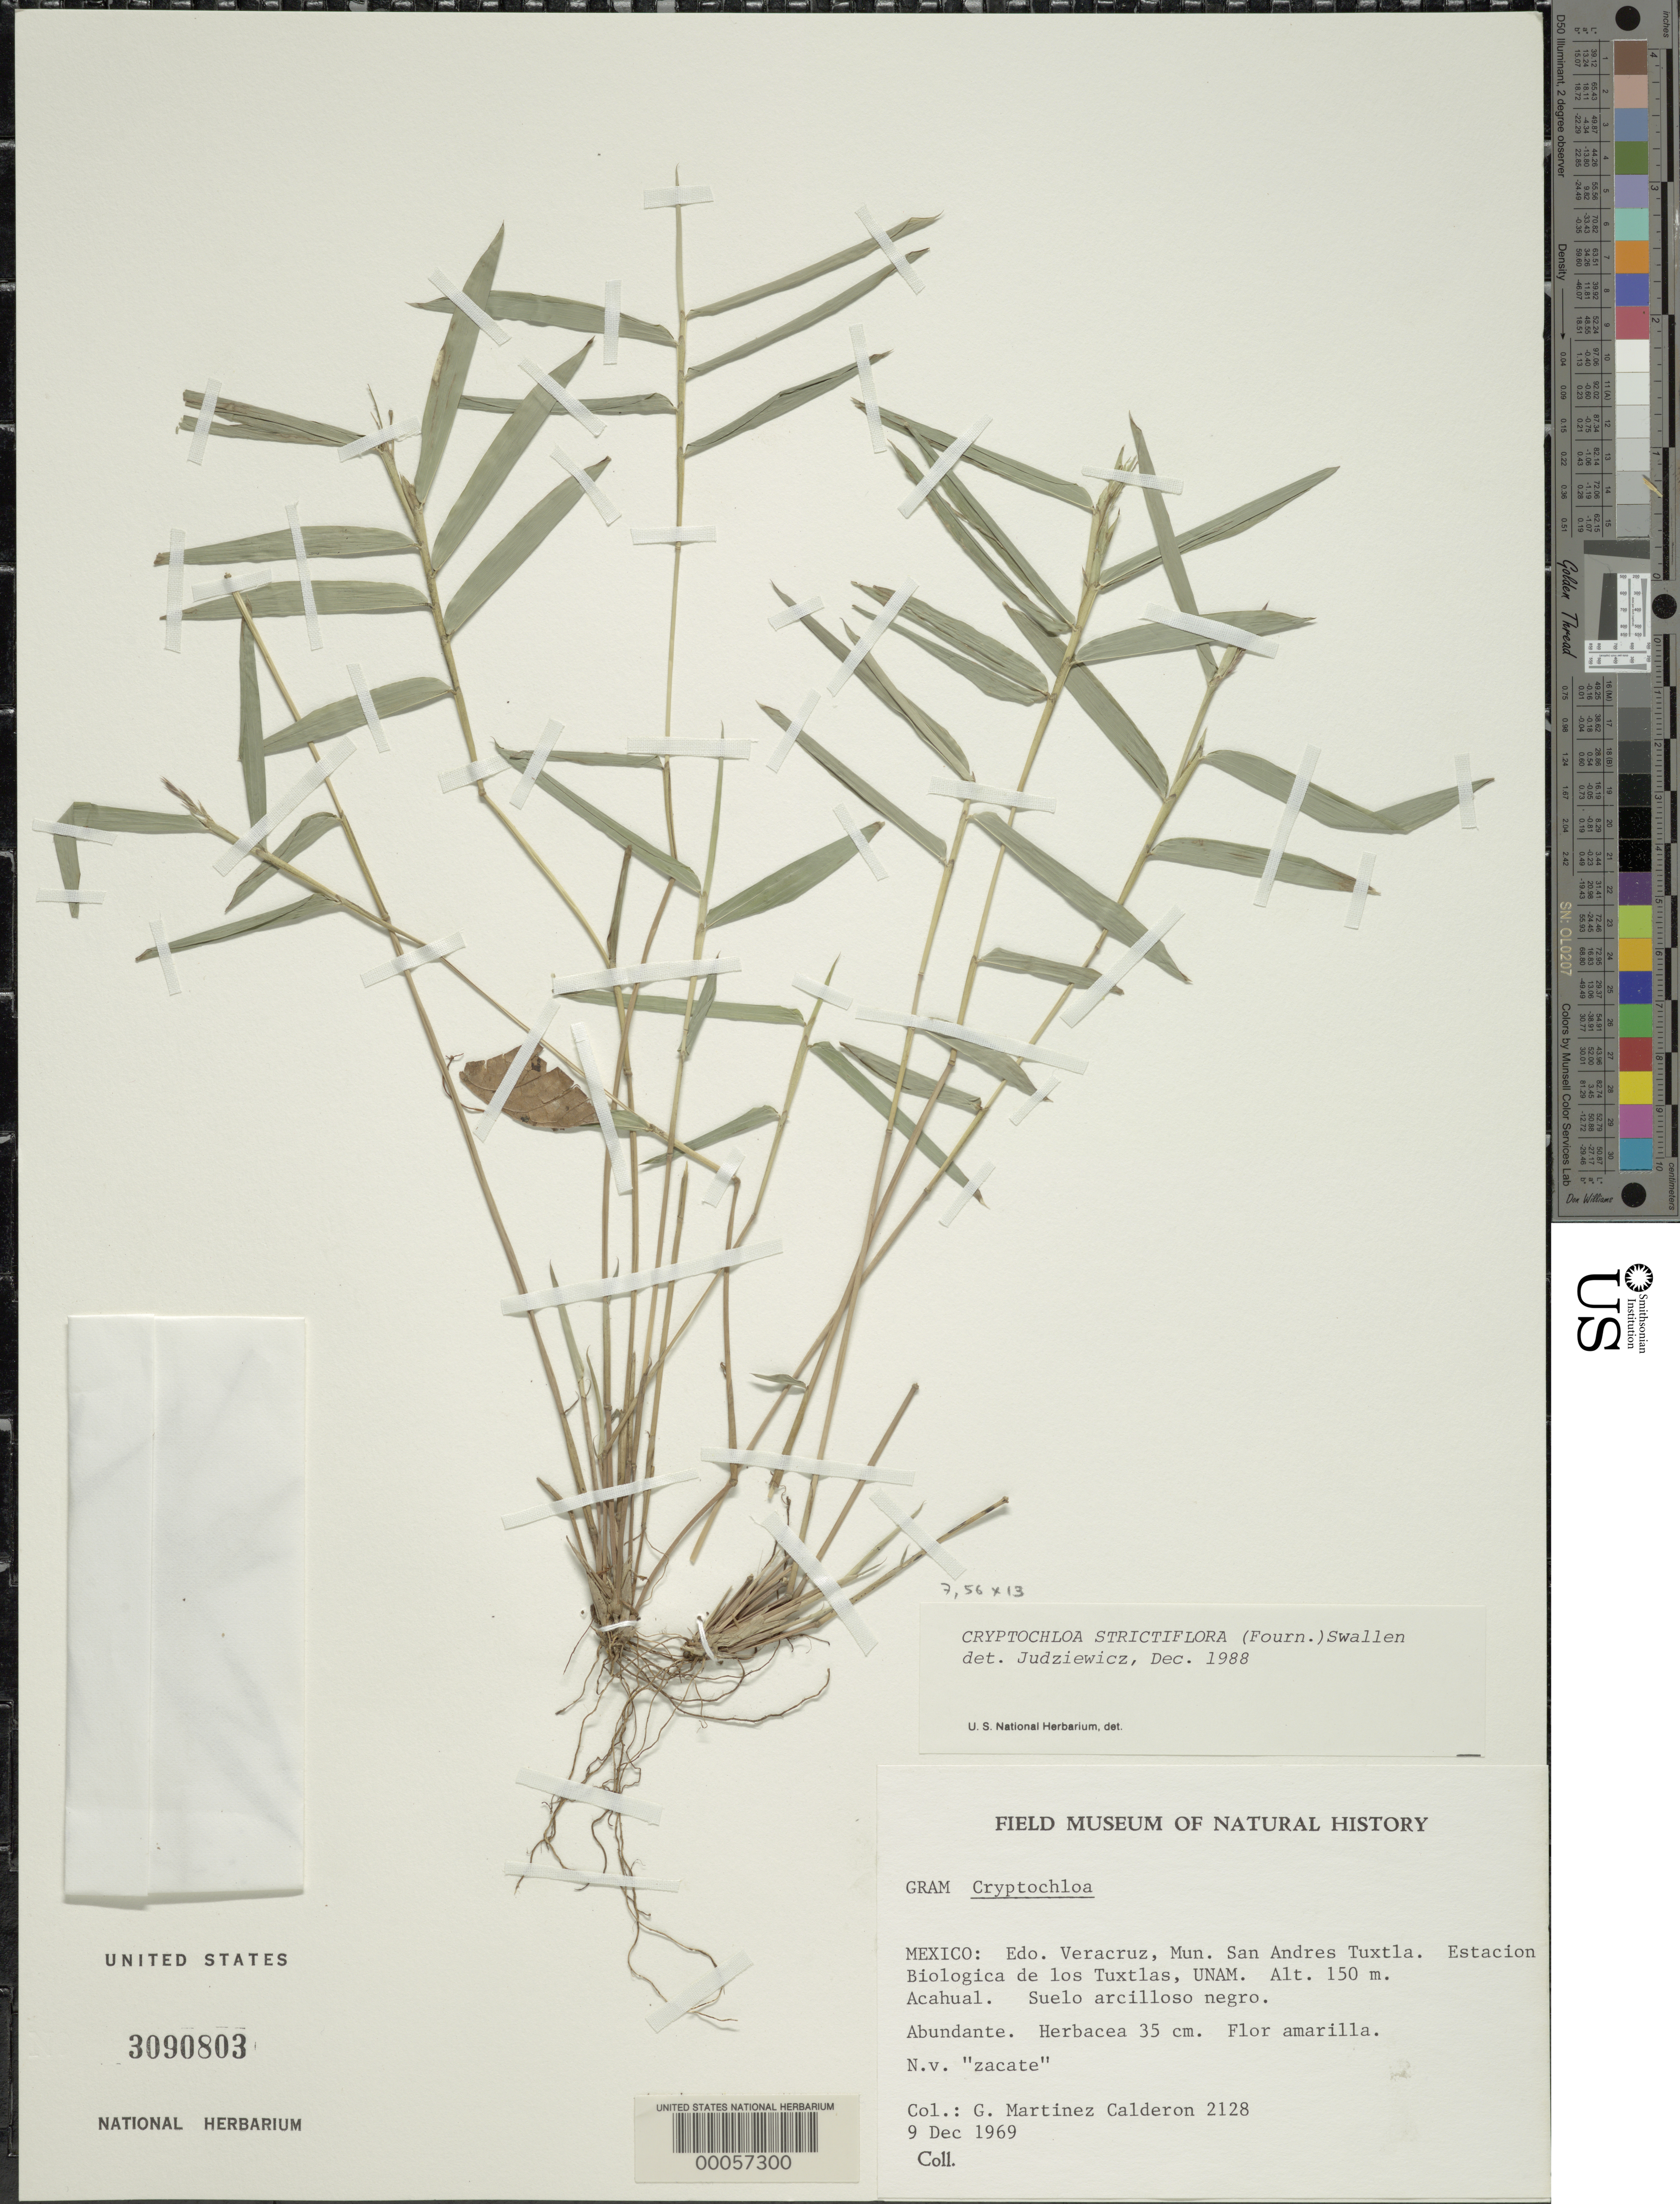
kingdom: Plantae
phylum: Tracheophyta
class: Liliopsida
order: Poales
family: Poaceae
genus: Cryptochloa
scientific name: Cryptochloa sp.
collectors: G. Martínez Calderón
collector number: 2128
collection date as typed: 09 Dec 1969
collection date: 1969-12-09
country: Mexico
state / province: Veracruz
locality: San andres Tuxtlas, unam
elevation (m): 150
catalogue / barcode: US 3090803